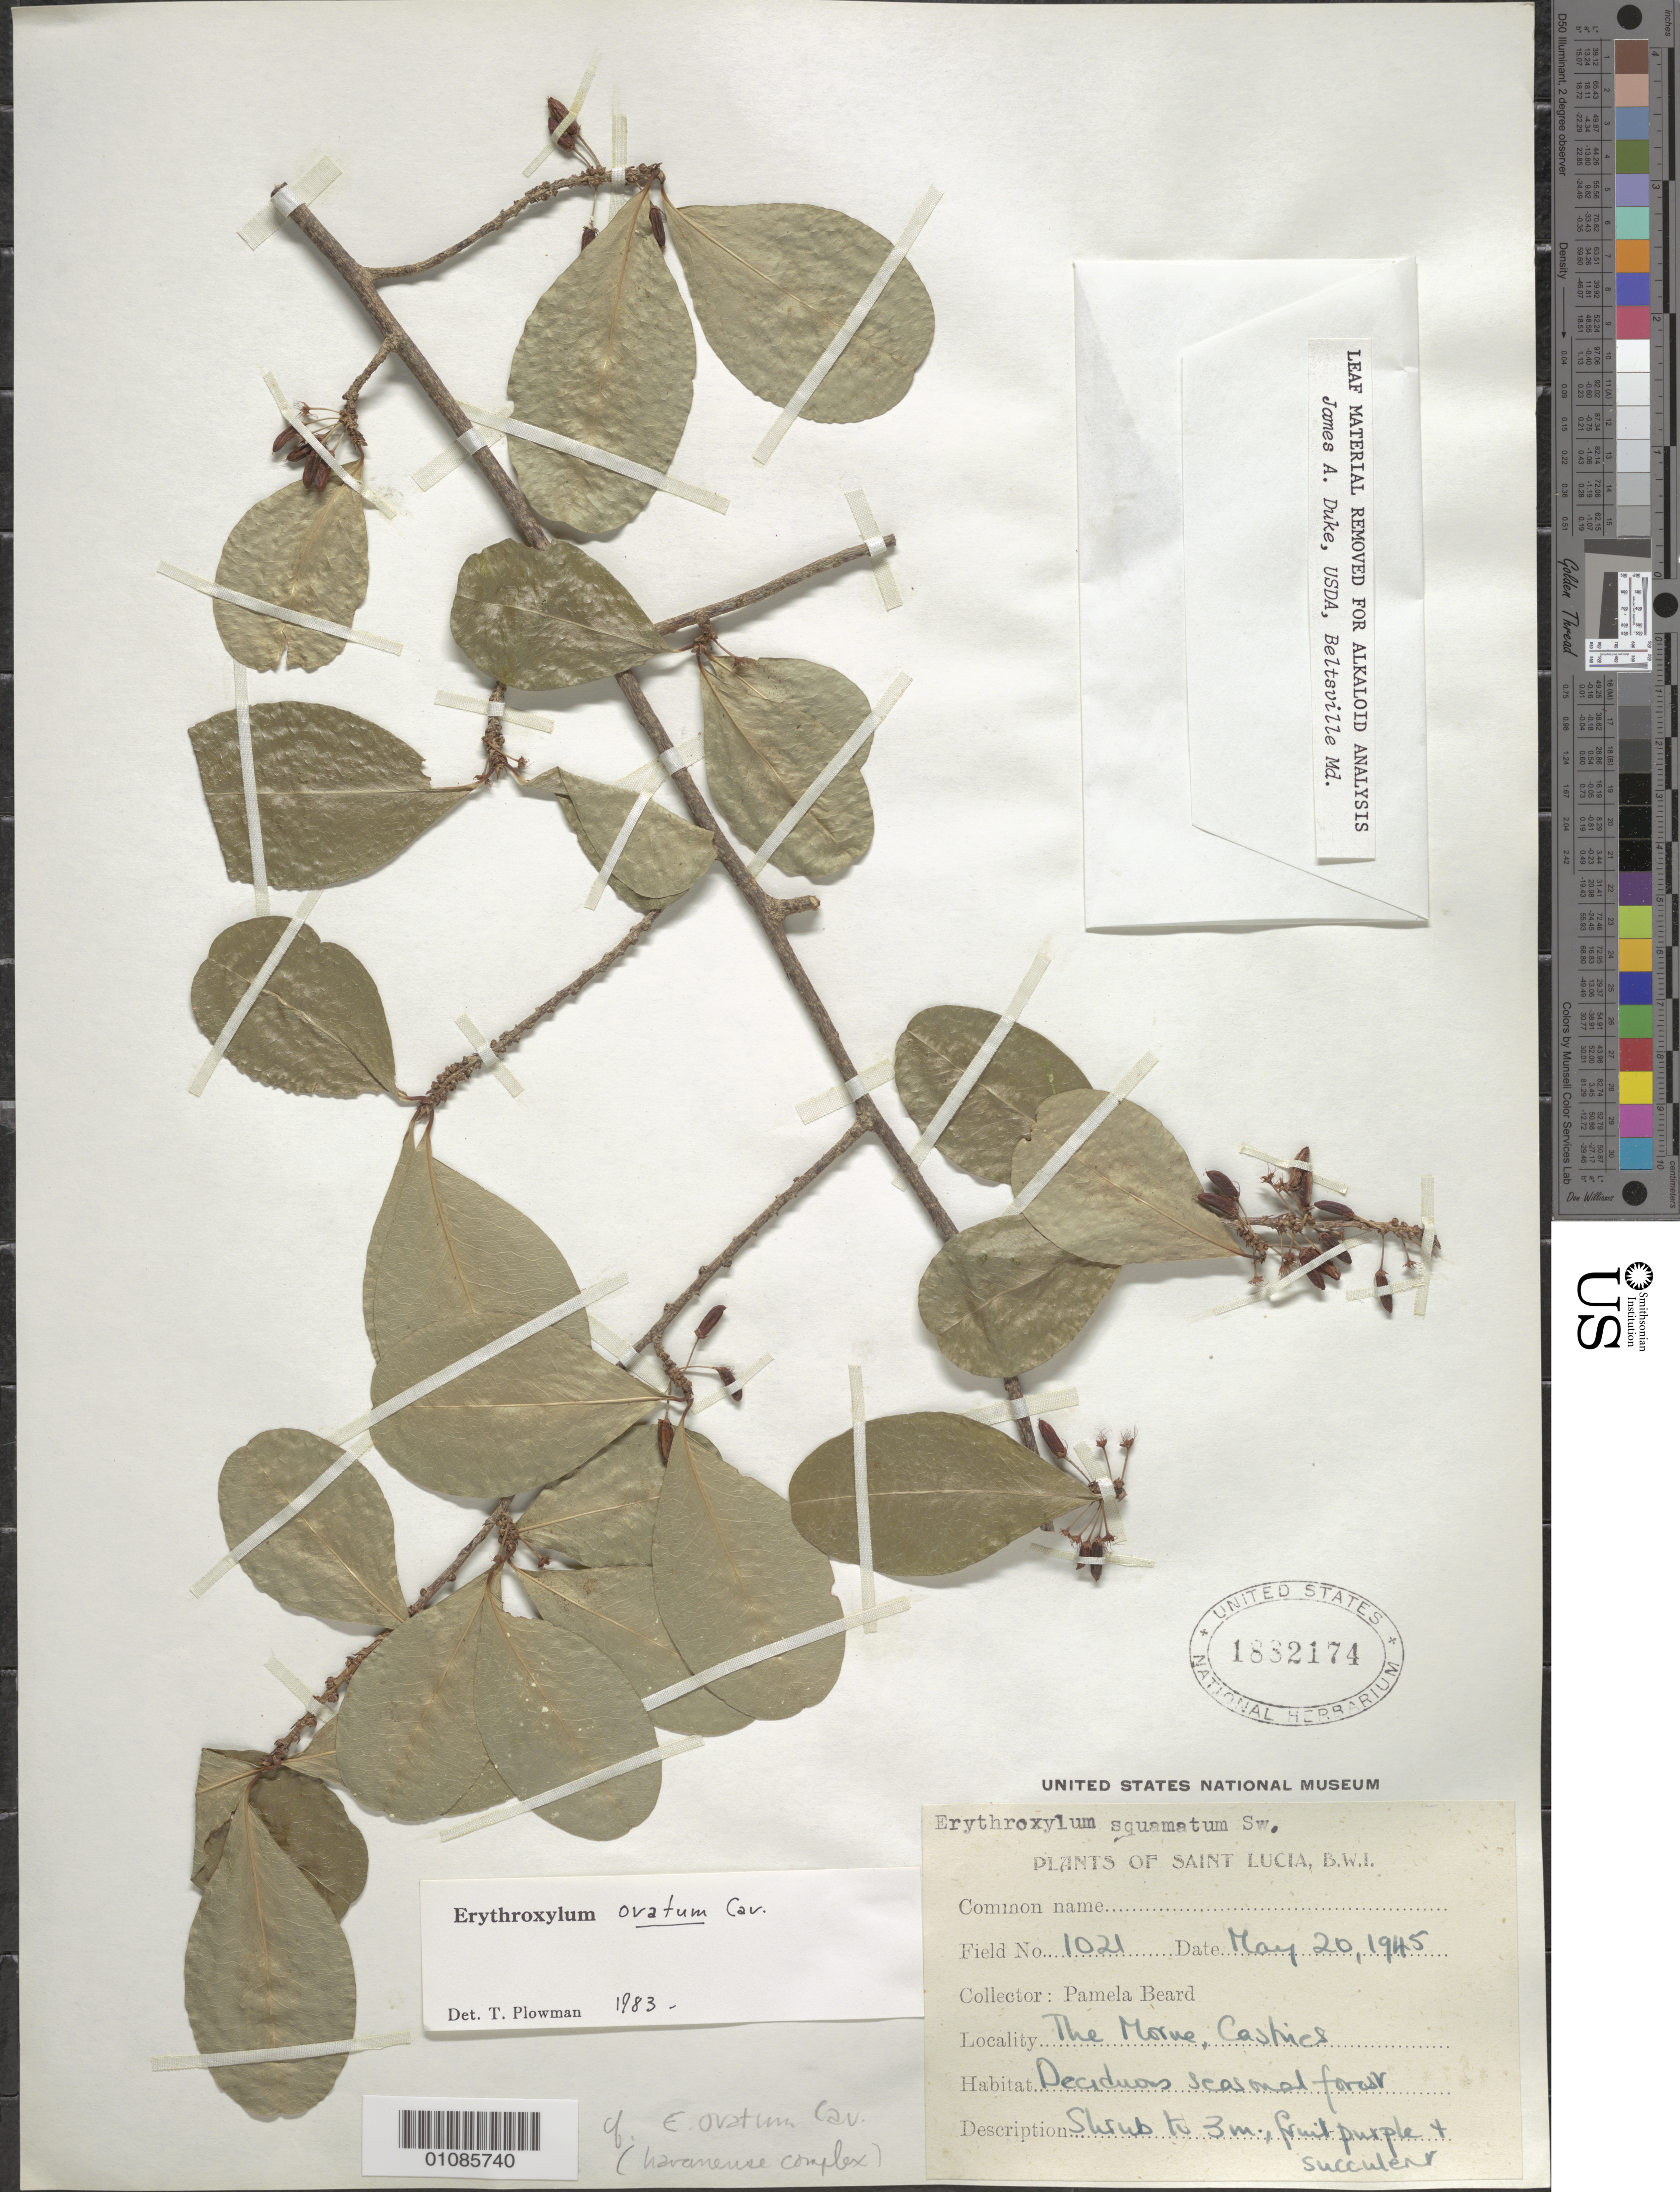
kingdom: Plantae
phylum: Tracheophyta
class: Magnoliopsida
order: Malpighiales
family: Erythroxylaceae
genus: Erythroxylum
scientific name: Erythroxylum ovatum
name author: Cav.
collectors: P. Beard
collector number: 1021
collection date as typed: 20 May 1945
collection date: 1945-05-20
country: St. Lucia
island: St. Lucia I.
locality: The morue, Cashies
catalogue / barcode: US 1832174